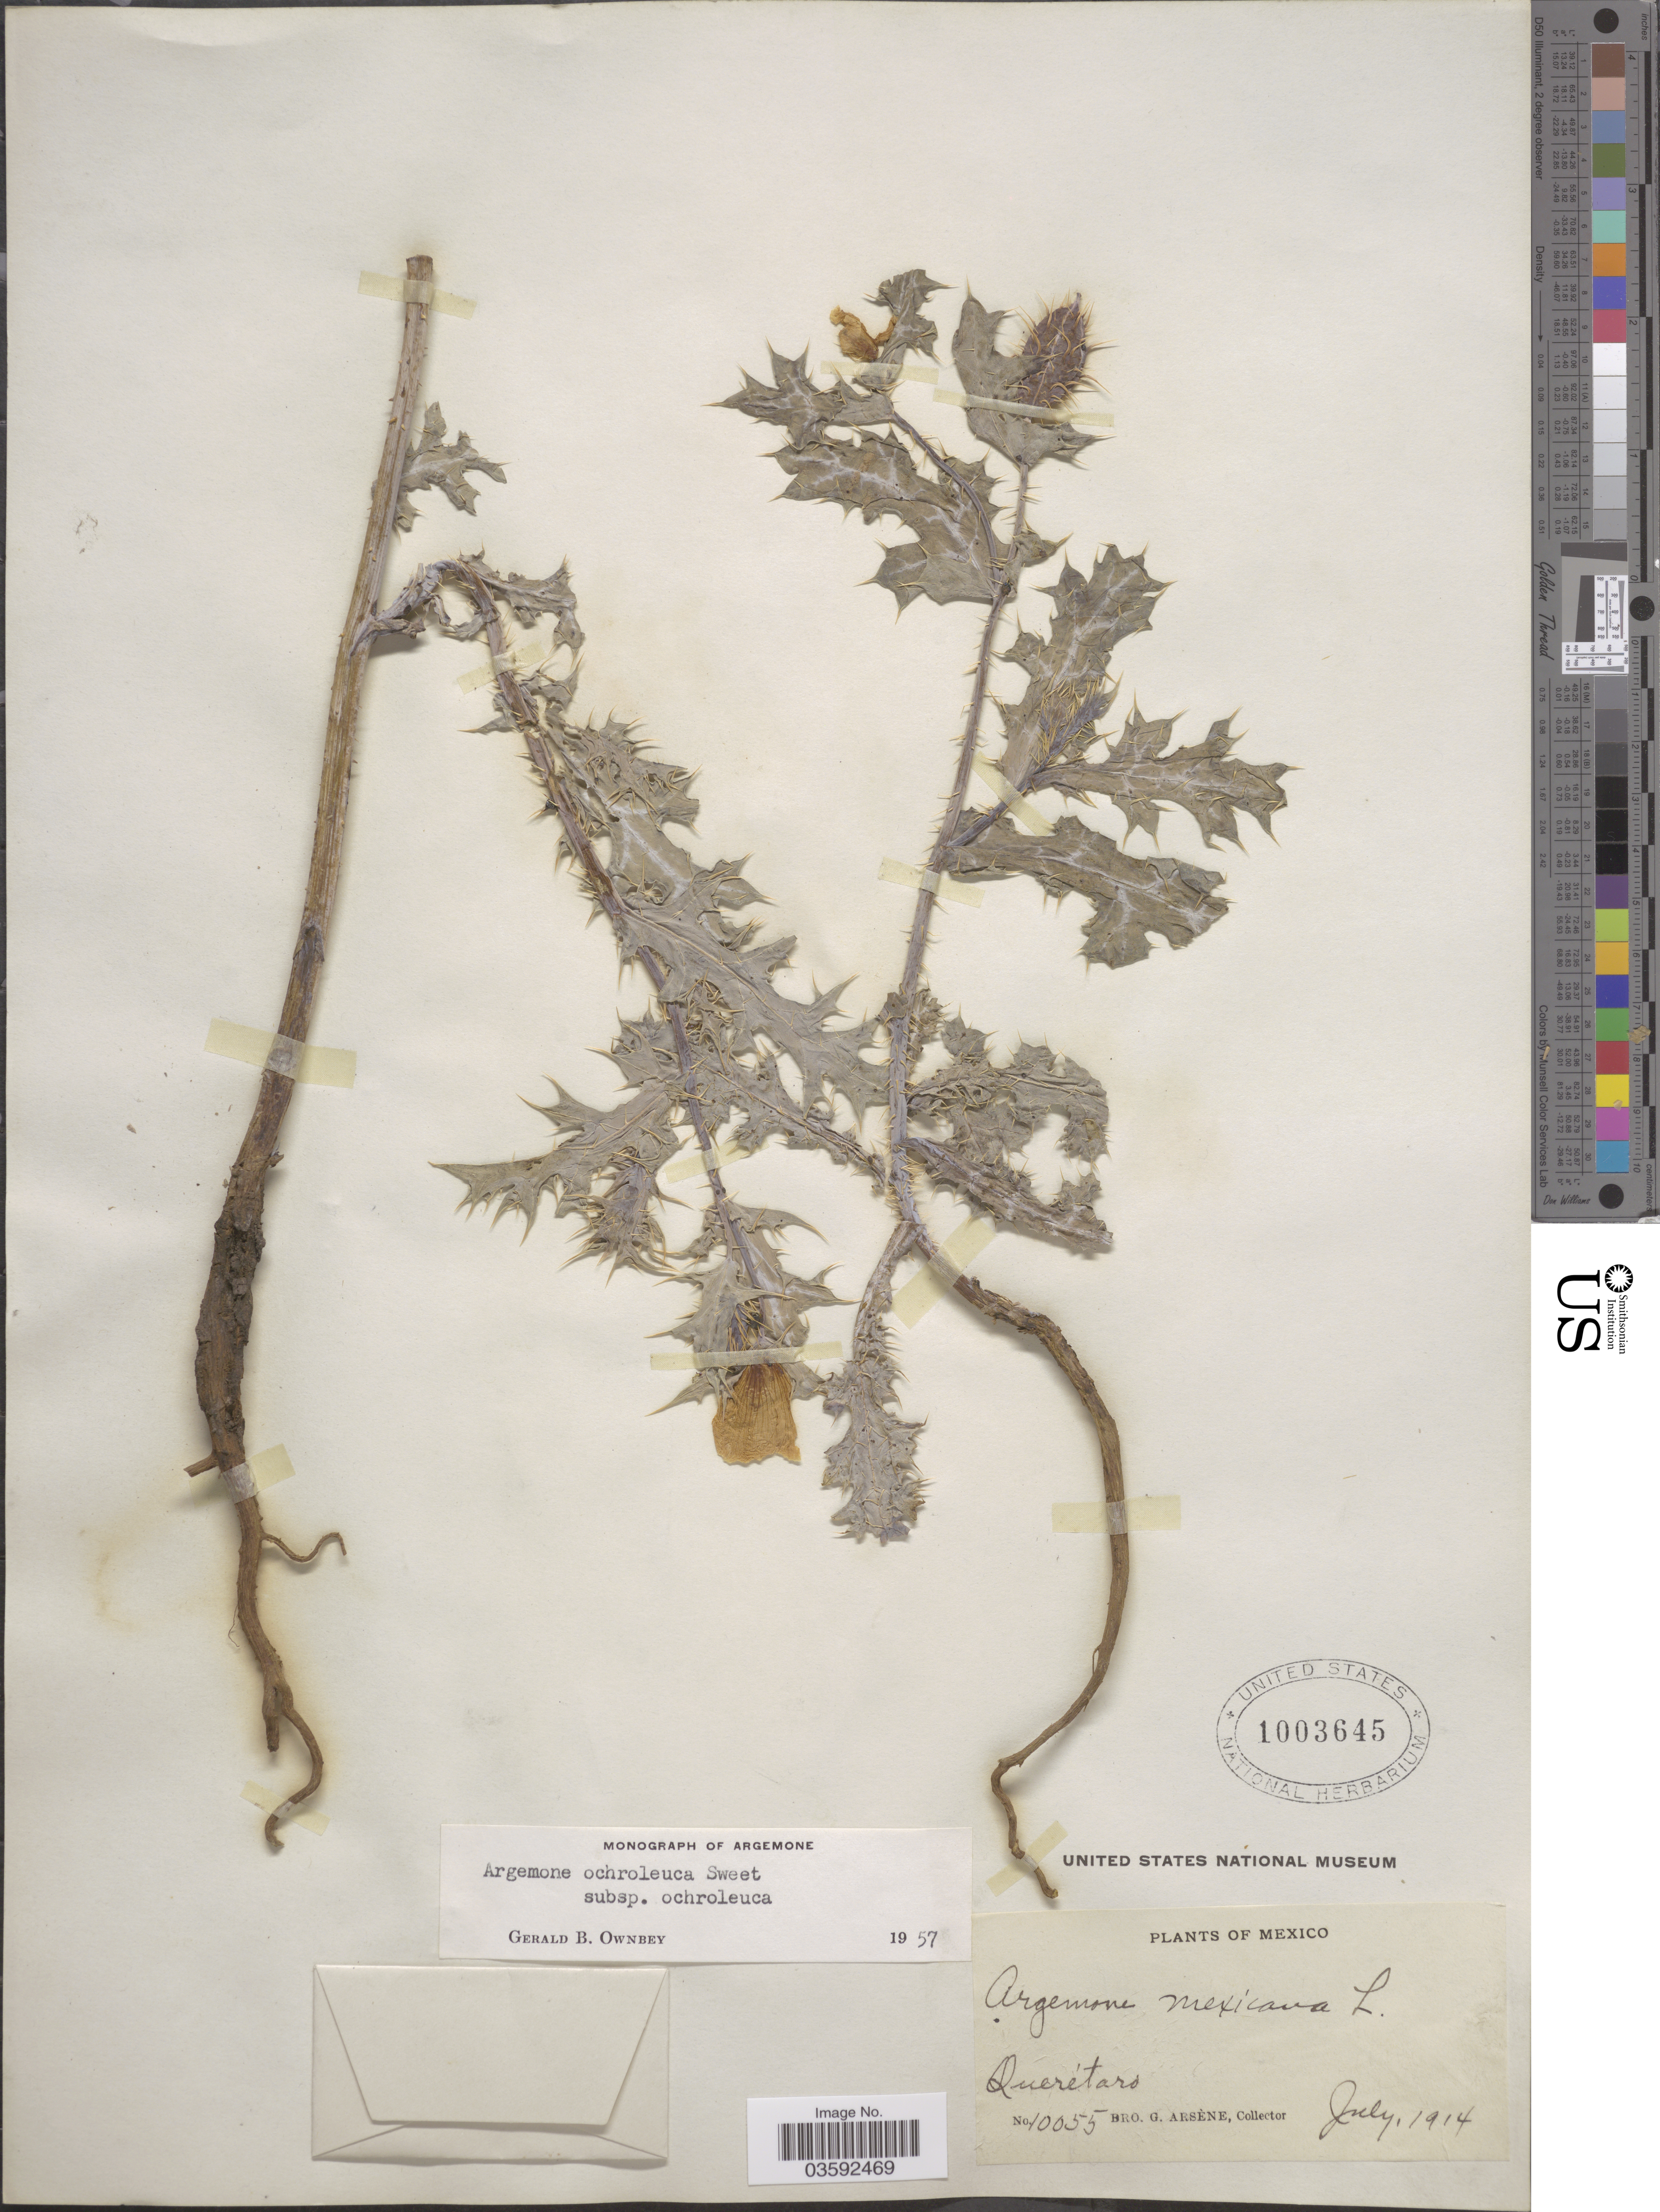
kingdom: Plantae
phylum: Tracheophyta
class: Magnoliopsida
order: Ranunculales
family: Papaveraceae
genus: Argemone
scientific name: Argemone ochroleuca subsp. ochroleuca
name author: Sweet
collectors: Bro. G. Arsène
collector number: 10055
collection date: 1914-07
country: Mexico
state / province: Querétaro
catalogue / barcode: US 1003645